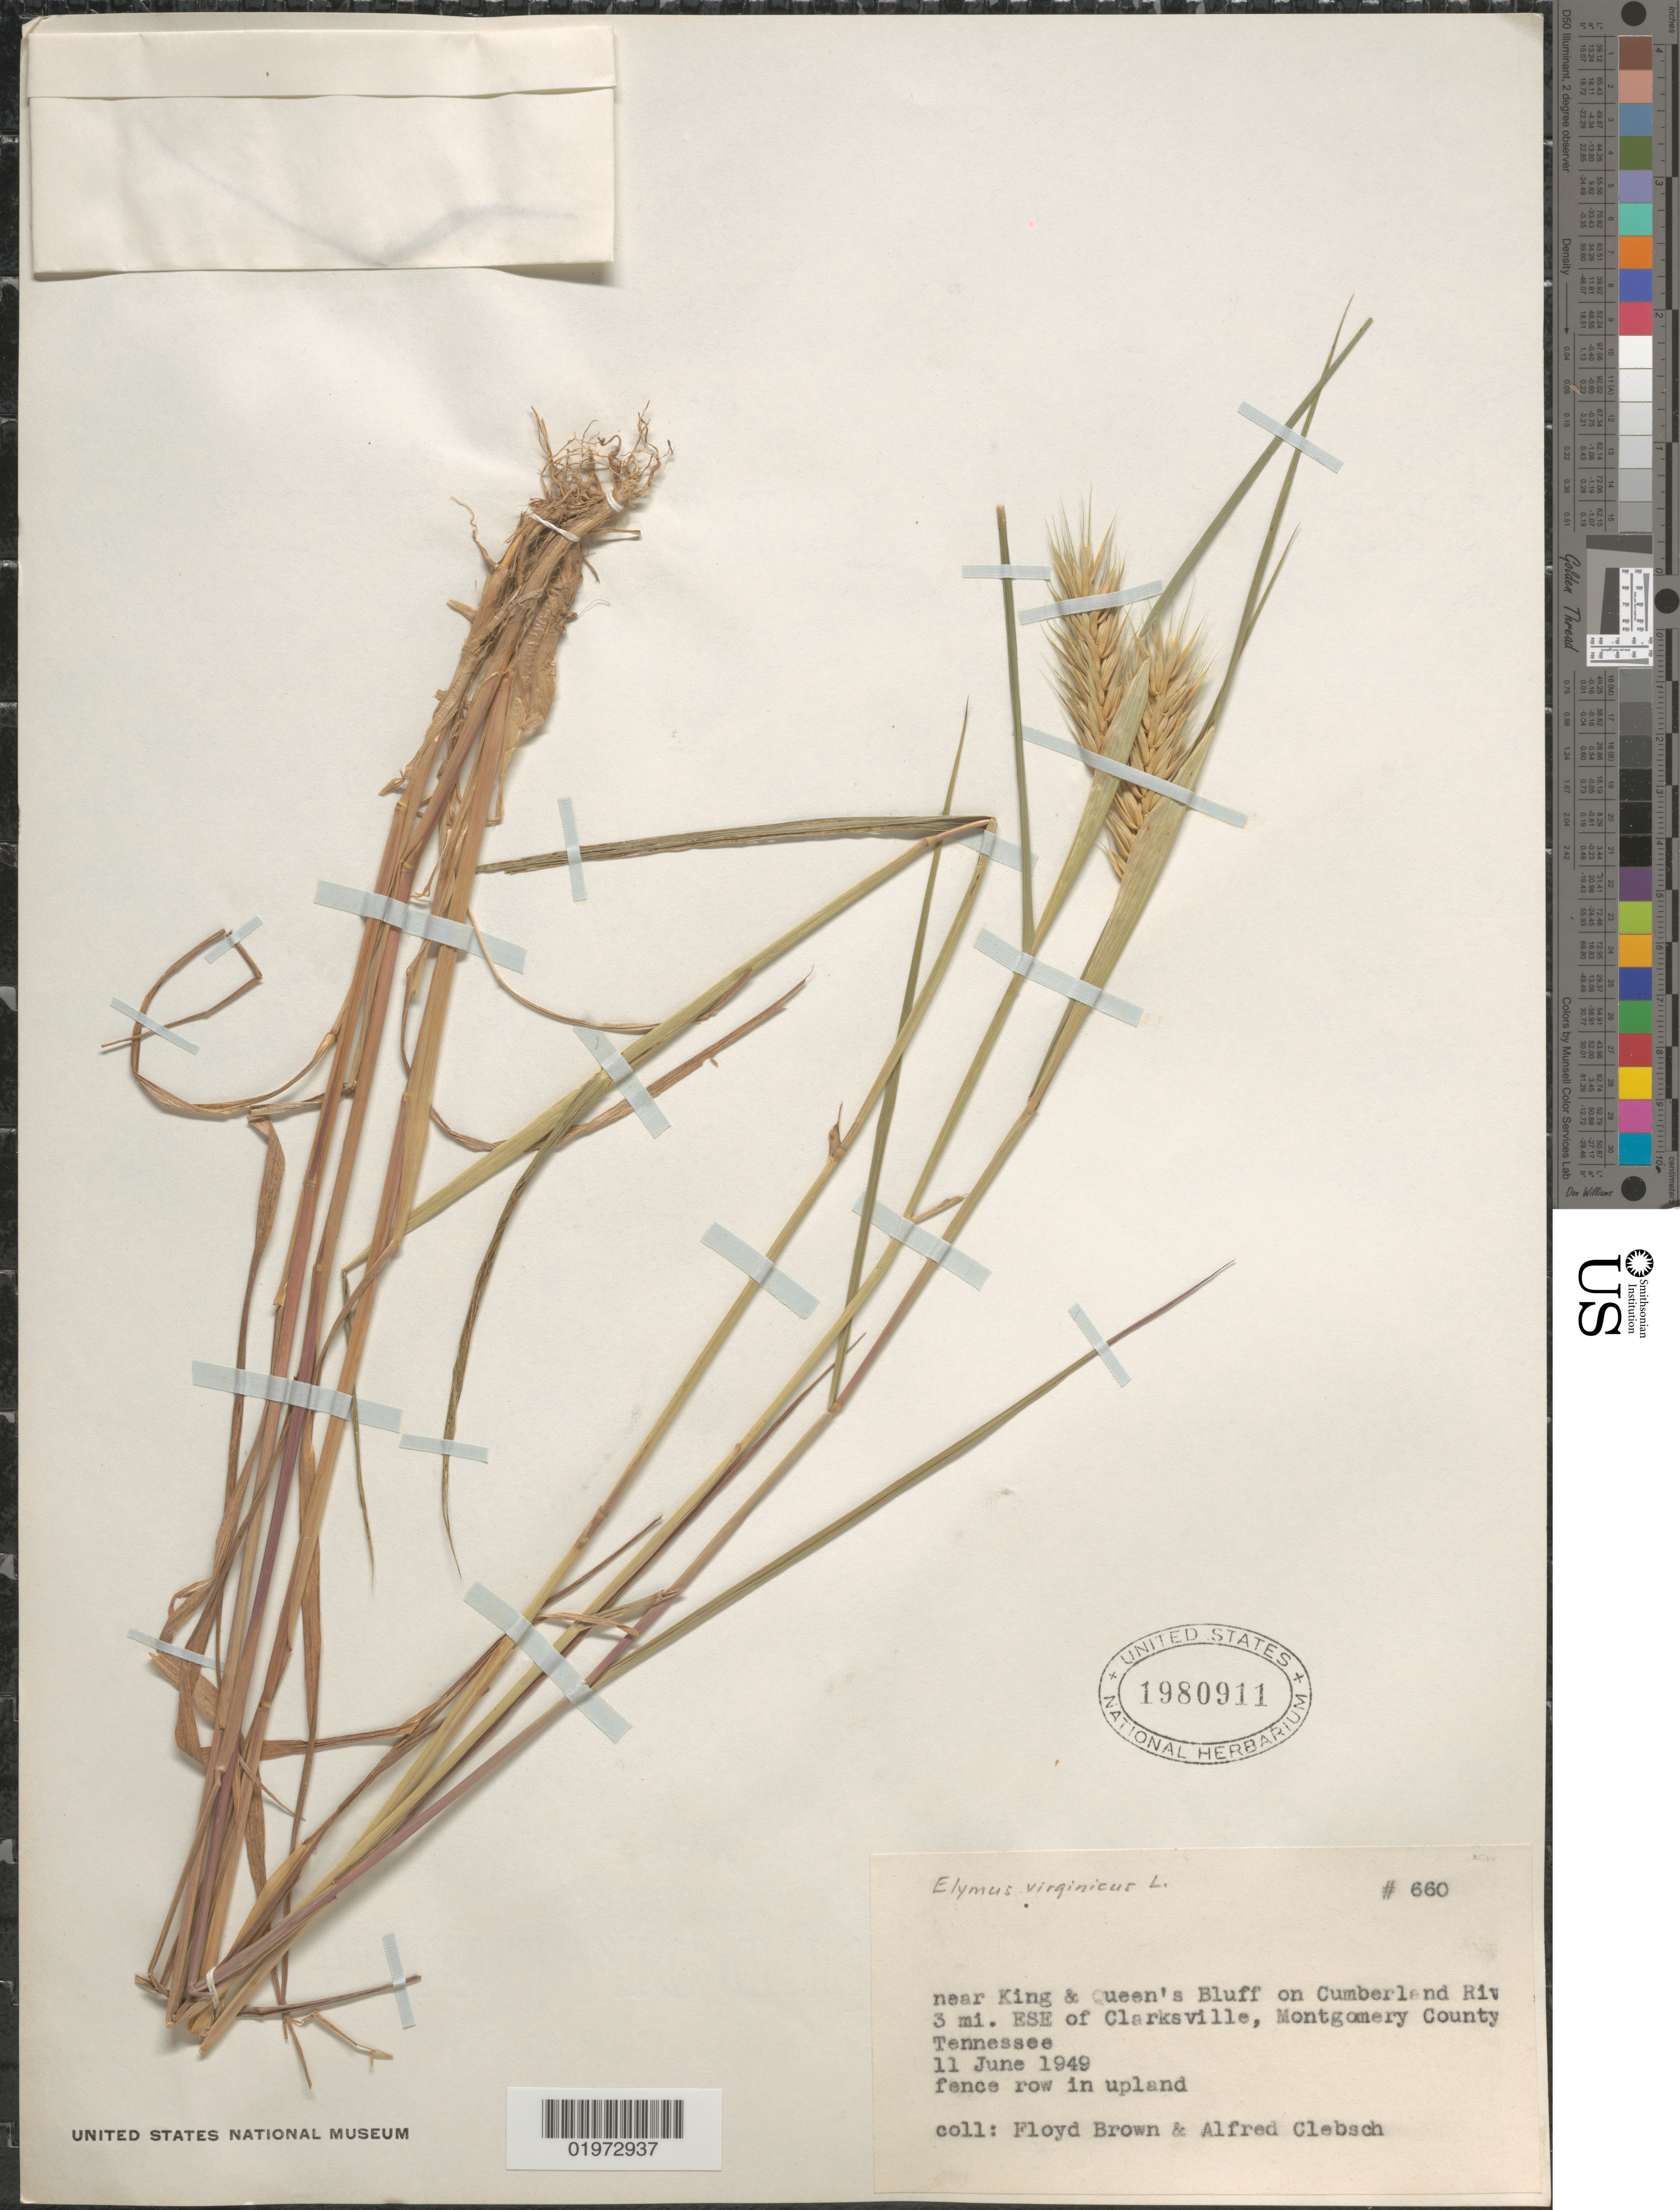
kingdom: Plantae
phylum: Tracheophyta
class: Liliopsida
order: Poales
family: Poaceae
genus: Elymus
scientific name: Elymus virginicus var. halophilus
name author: L.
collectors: F. Brown & A. Clebsch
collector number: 660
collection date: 1949-06-11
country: United States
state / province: Tennessee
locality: Near King & Queen's Bluff on Cumberland River 3 mi. ESE of Clarksville, Montgomery County.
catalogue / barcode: US 1980911